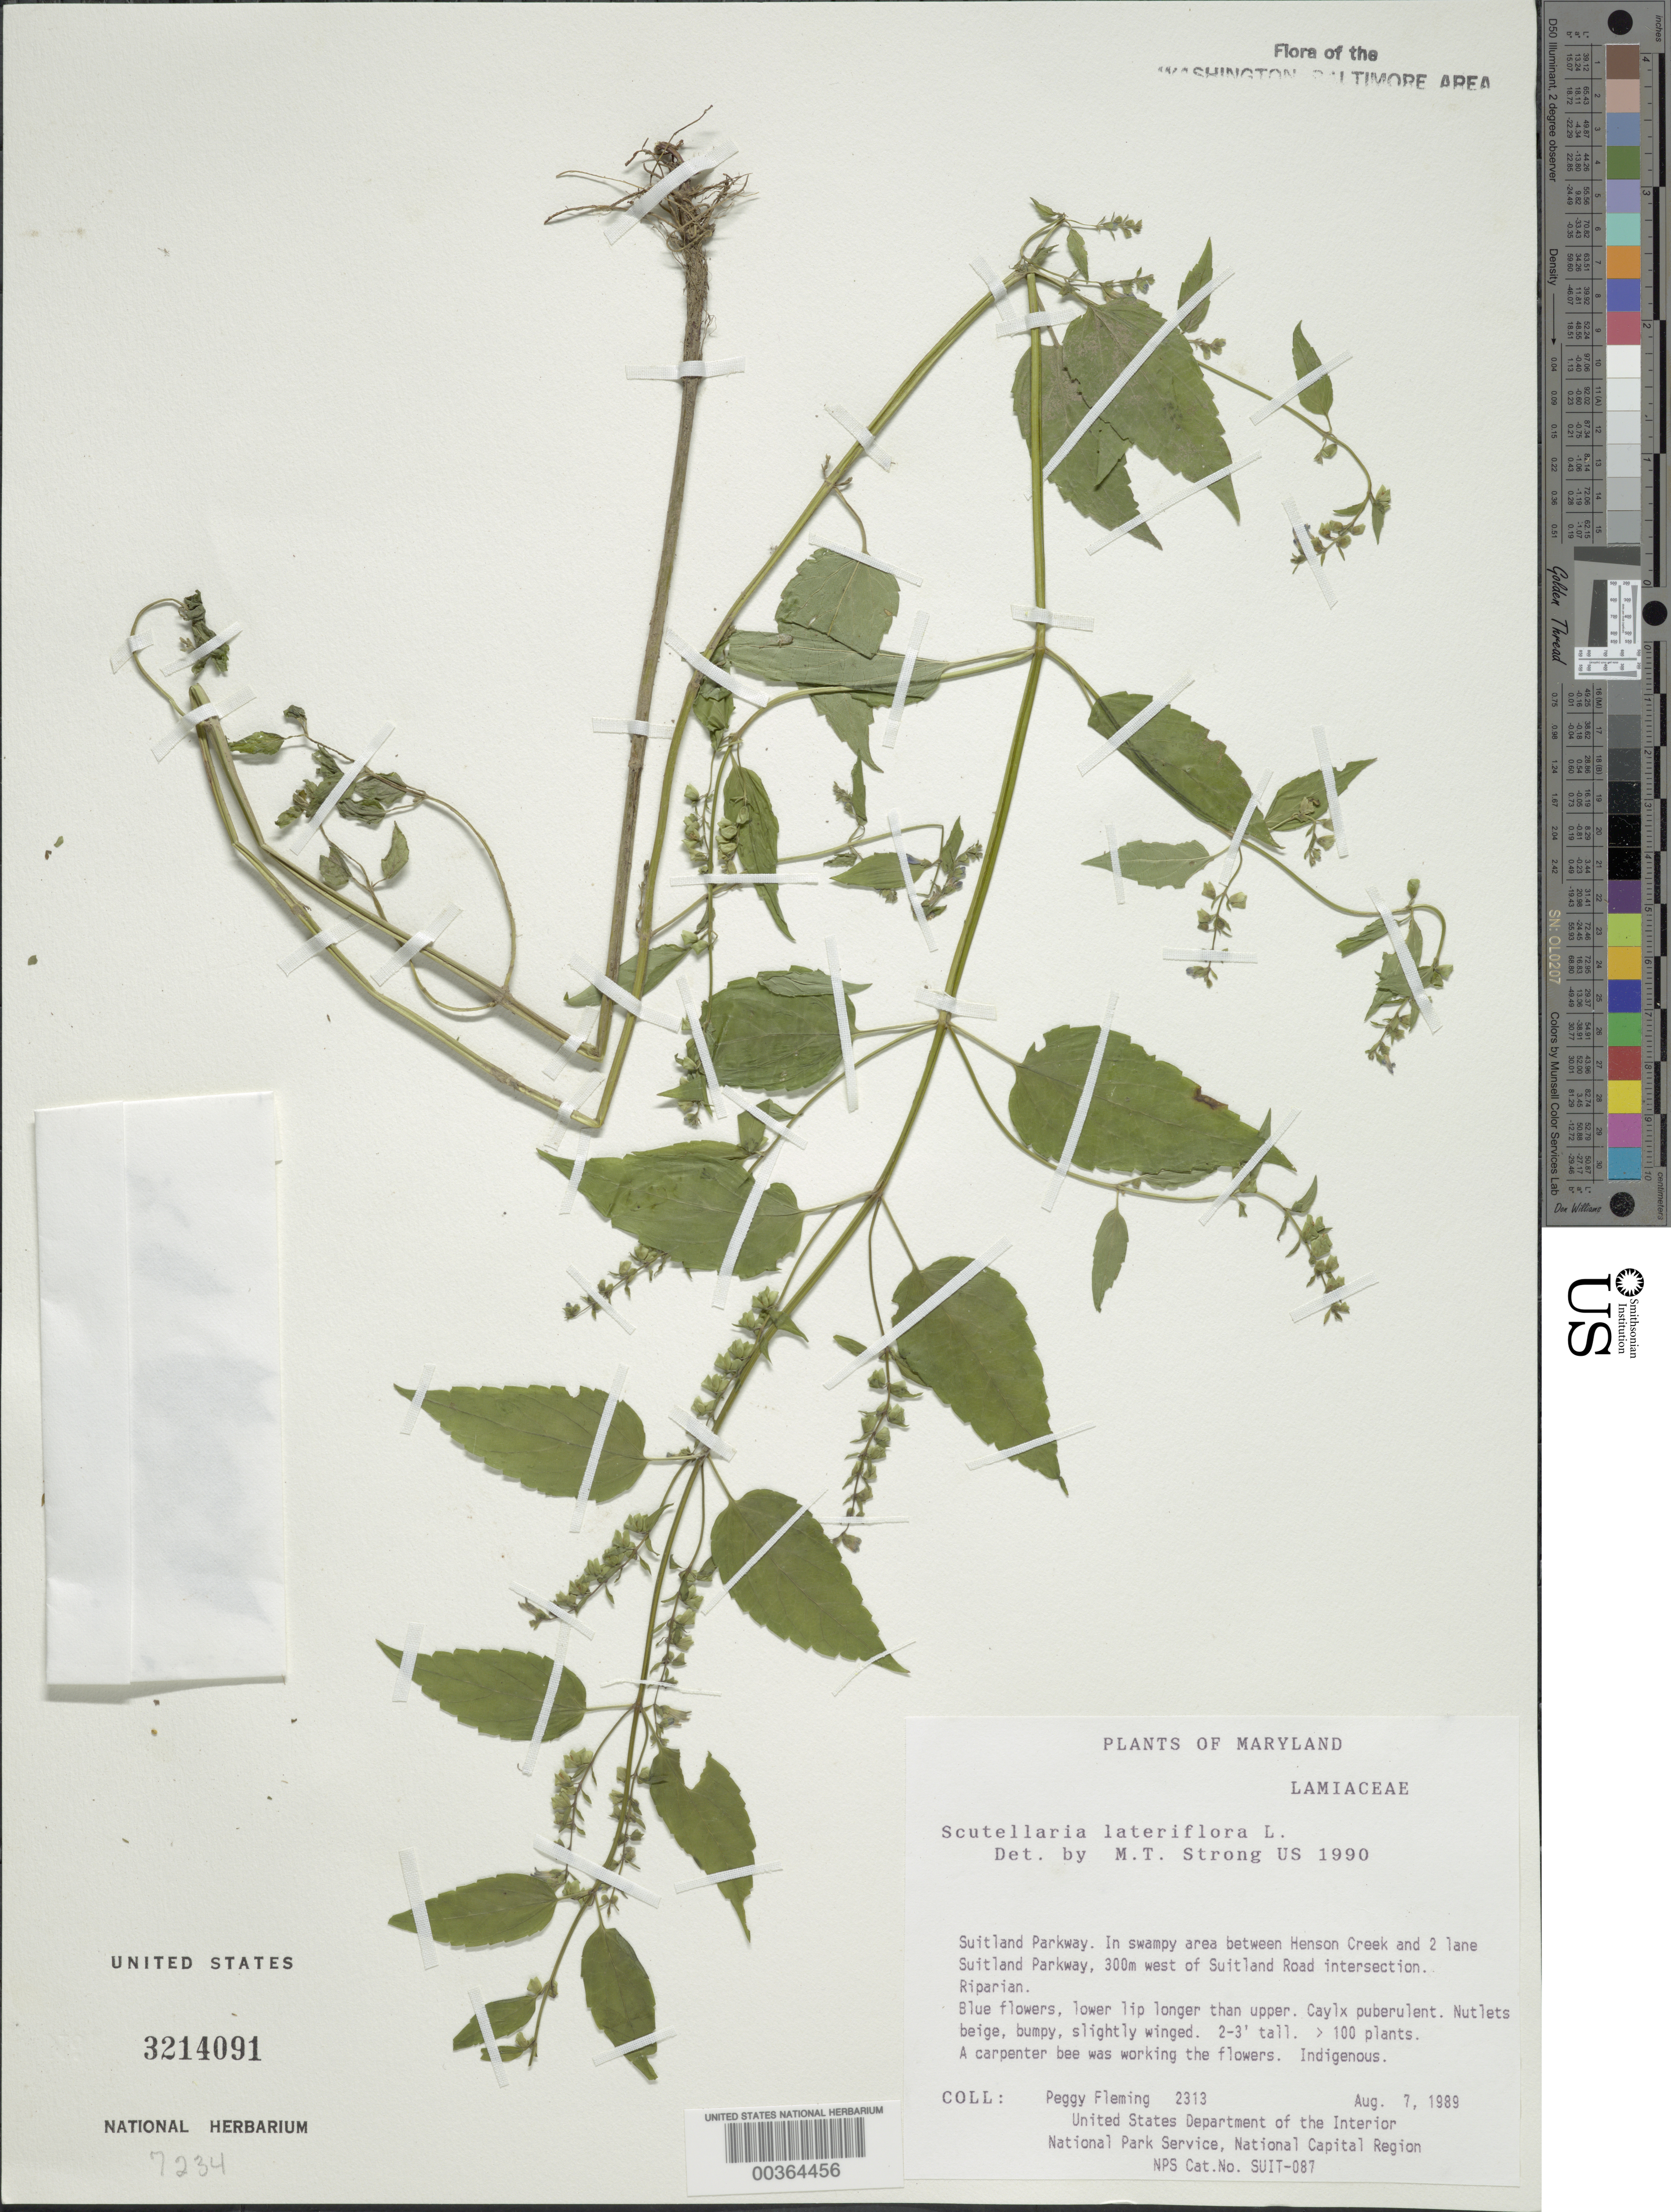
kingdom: Plantae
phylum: Tracheophyta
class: Magnoliopsida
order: Lamiales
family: Lamiaceae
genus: Scutellaria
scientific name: Scutellaria lateriflora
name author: L.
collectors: P. Fleming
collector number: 2313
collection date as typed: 07 Aug 1989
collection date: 1989-08-07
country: United States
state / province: District of Columbia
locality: Suitland Parkway, between Henson Creek and 2 Lane Suitland Parkway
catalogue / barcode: US 3214091